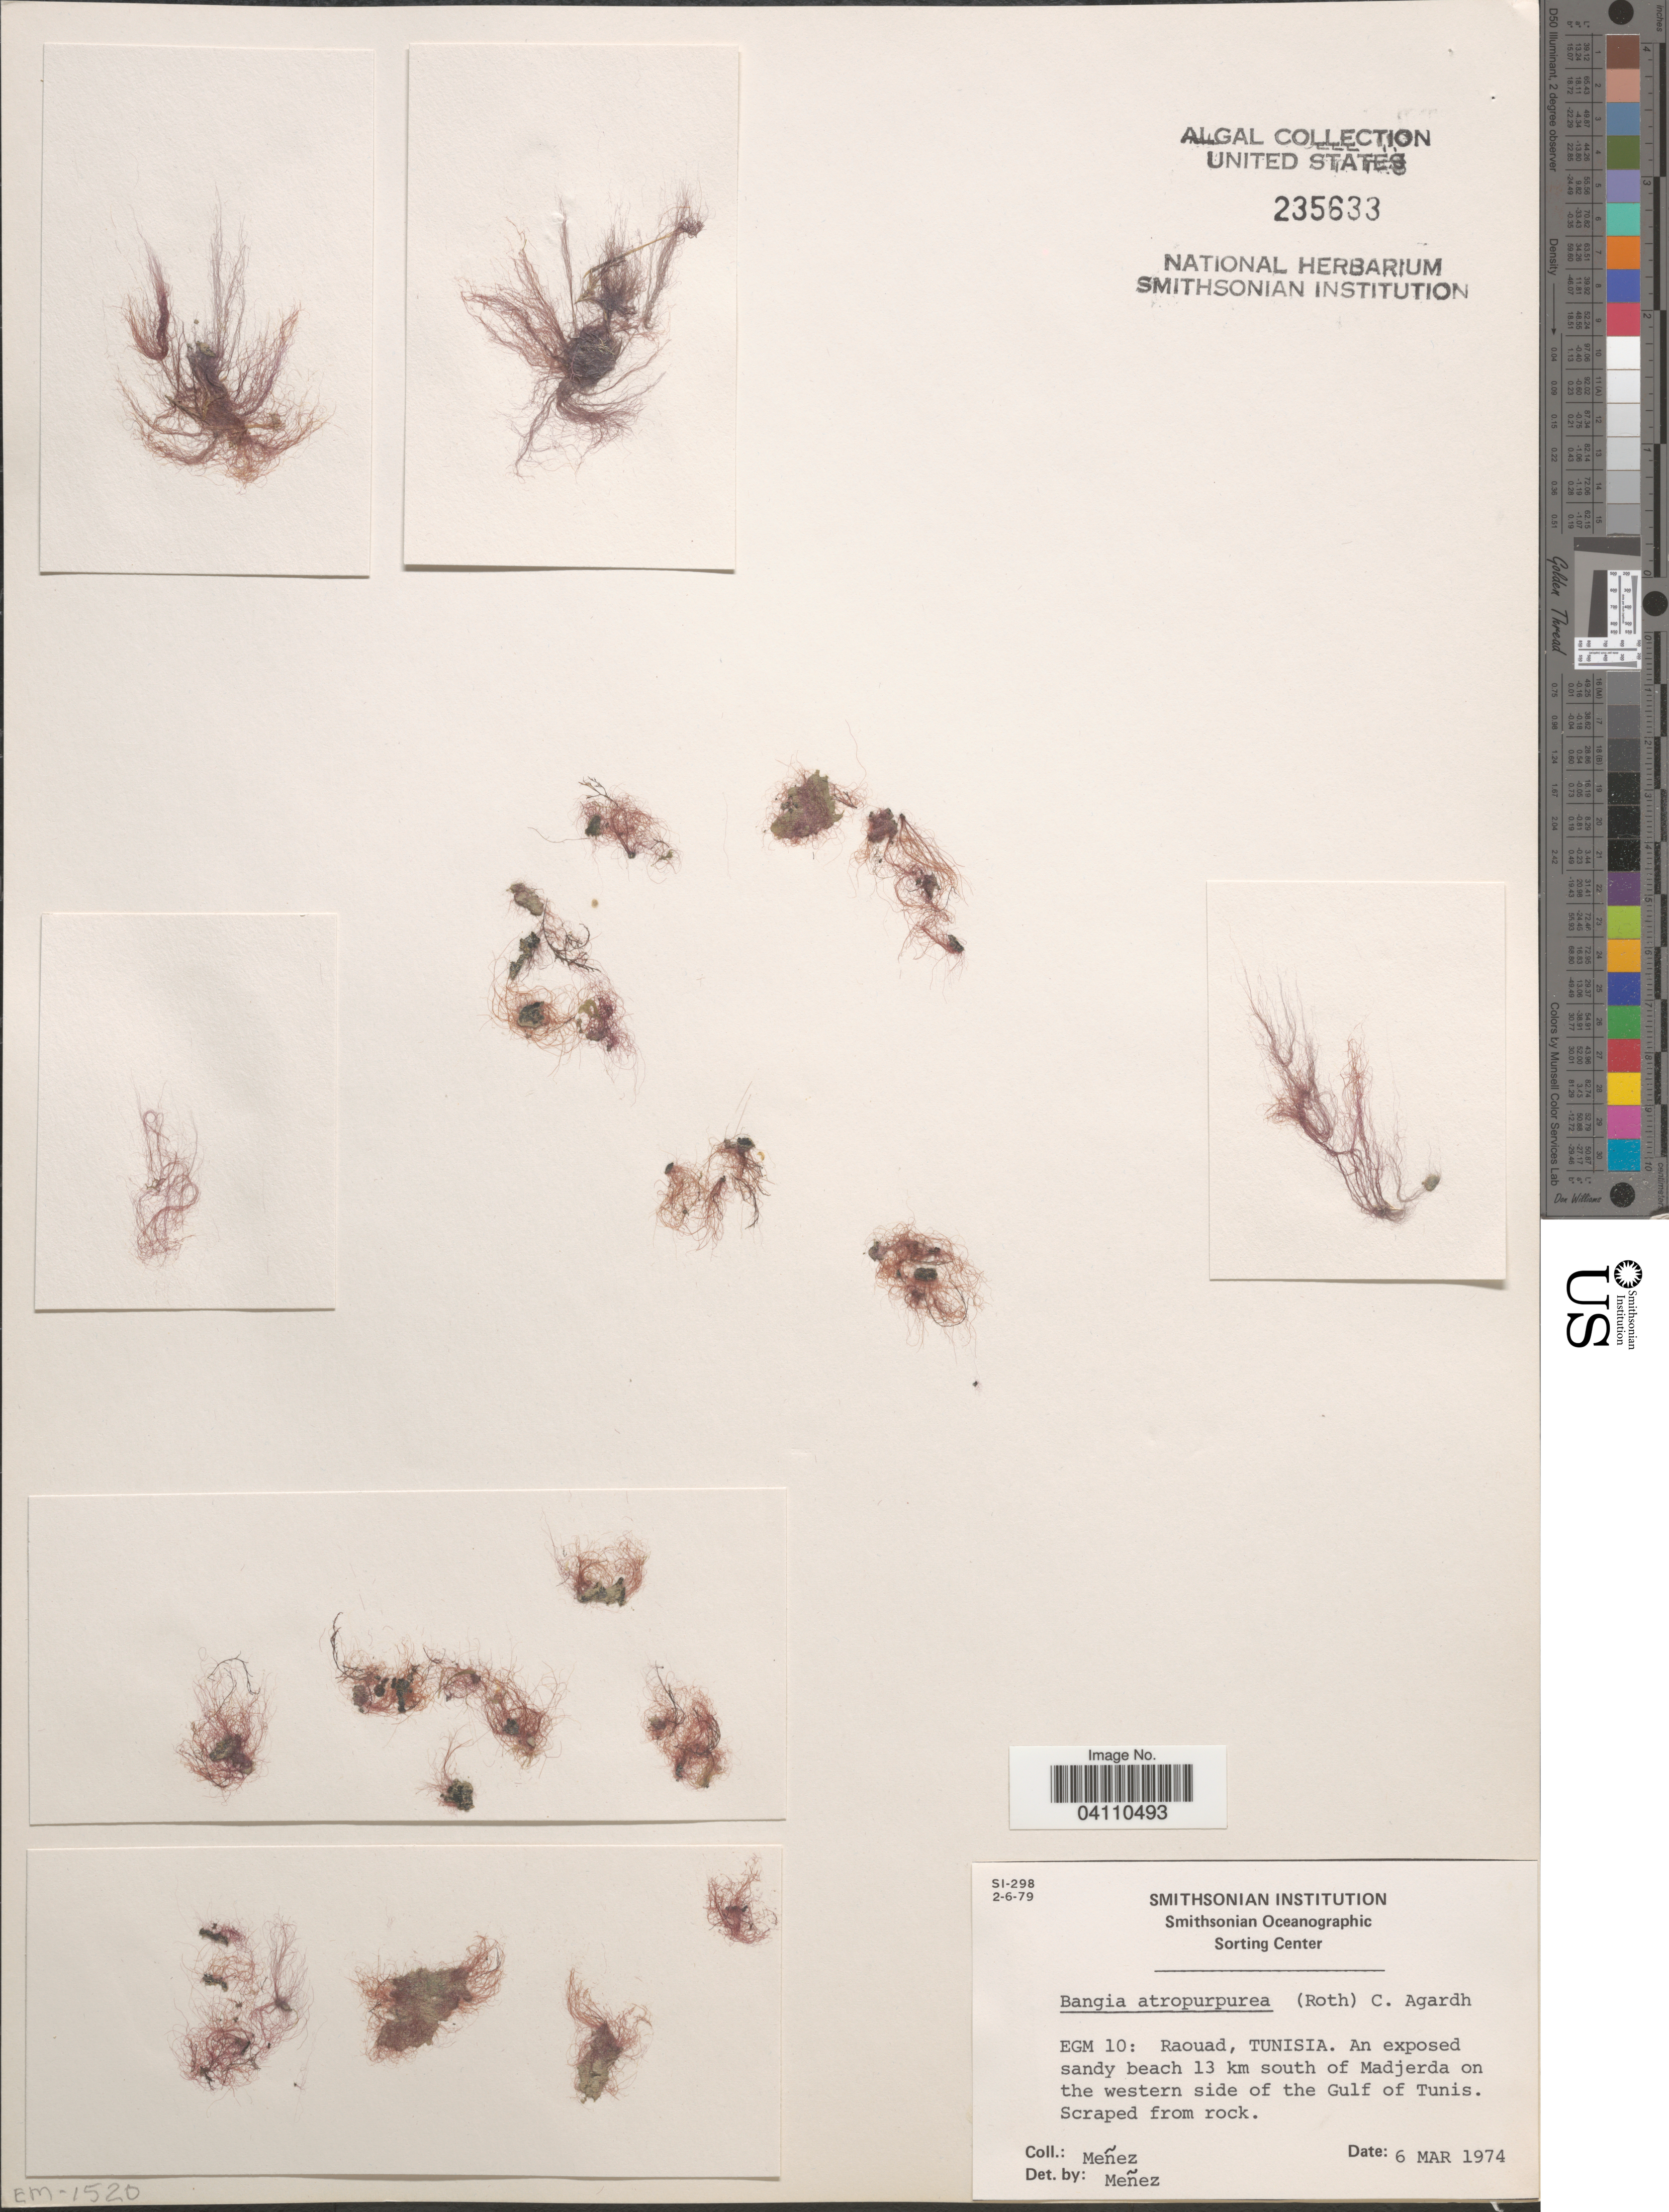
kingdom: Plantae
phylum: Rhodophyta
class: Bangiophyceae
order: Bangiales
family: Bangiaceae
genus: Bangia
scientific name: Bangia atropurpurea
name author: (Mertens ex Roth) C. Agardh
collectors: Menez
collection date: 1974-03-06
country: Tunisia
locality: EGM 10: Raouad, Tunisia. An exposed sandy beach 13 km south of Madjerda on the western side of the Gulf of Tunis.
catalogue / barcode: US 235633